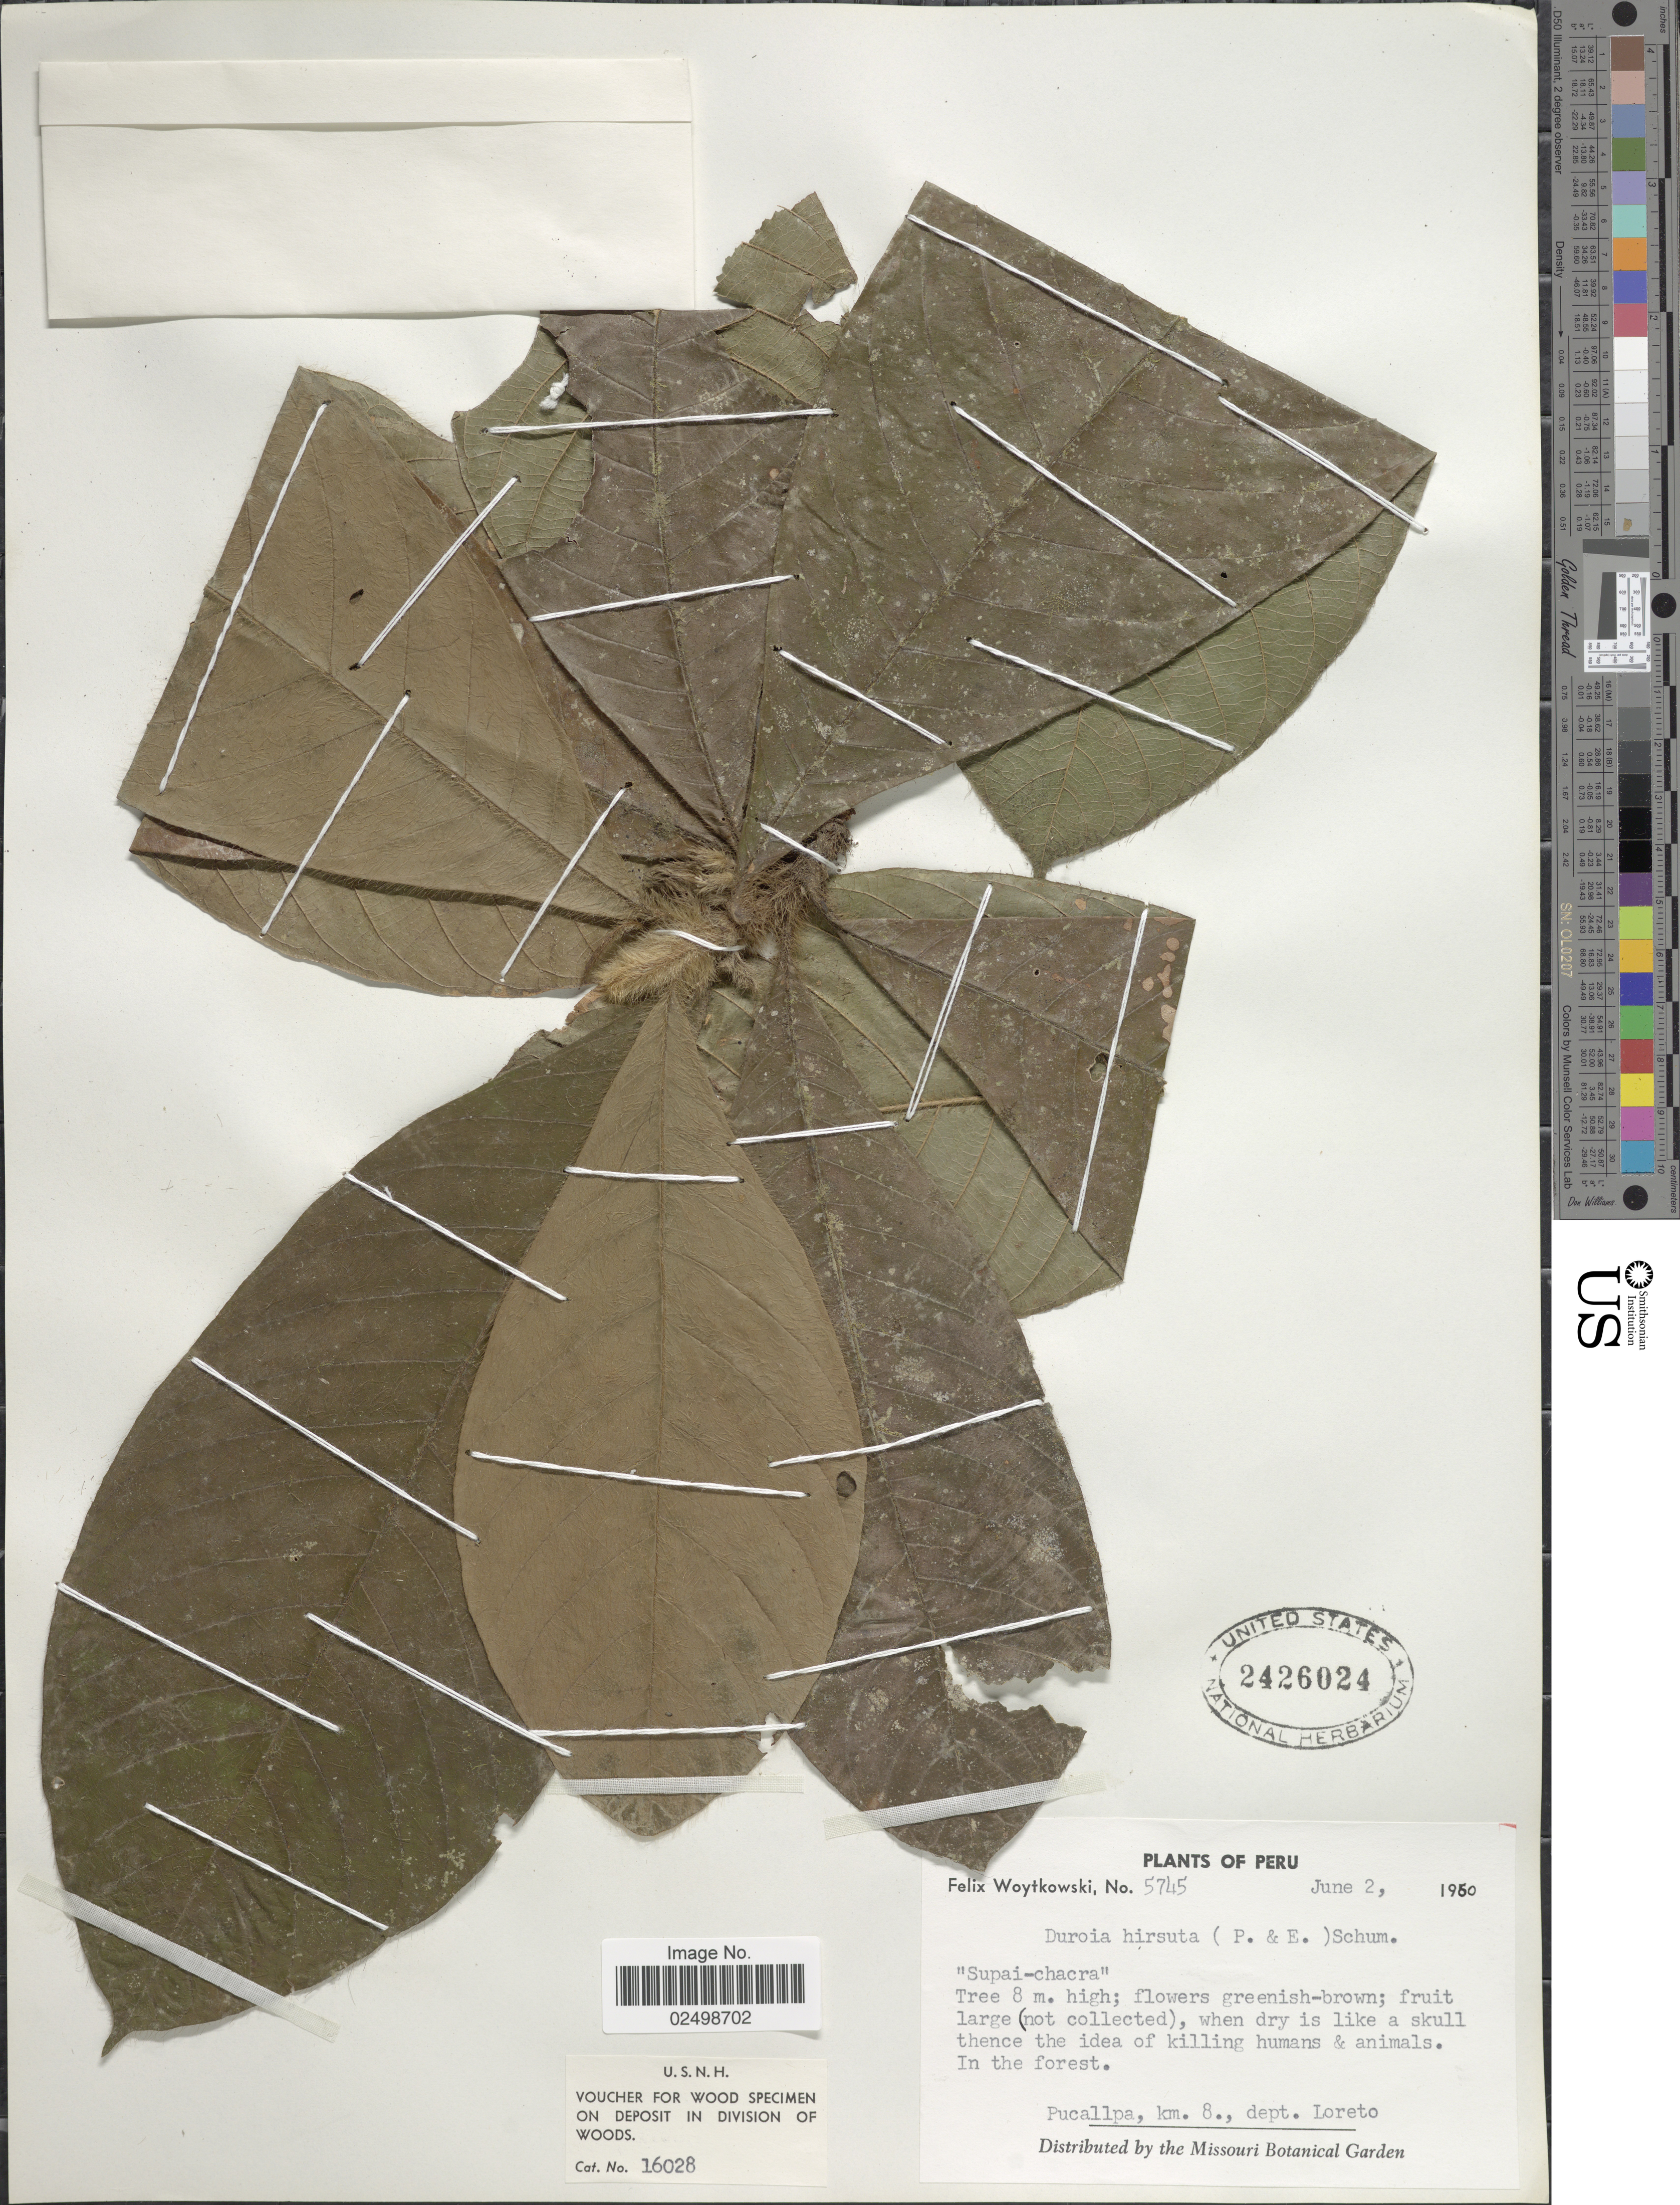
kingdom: Plantae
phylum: Tracheophyta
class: Magnoliopsida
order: Gentianales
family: Rubiaceae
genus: Duroia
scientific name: Duroia hirsuta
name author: (Poepp.) K. Schum.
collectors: F. Woytkowski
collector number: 5745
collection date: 1960-06-02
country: Peru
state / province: Loreto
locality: Pucallpa, km. 8.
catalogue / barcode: US 2426024